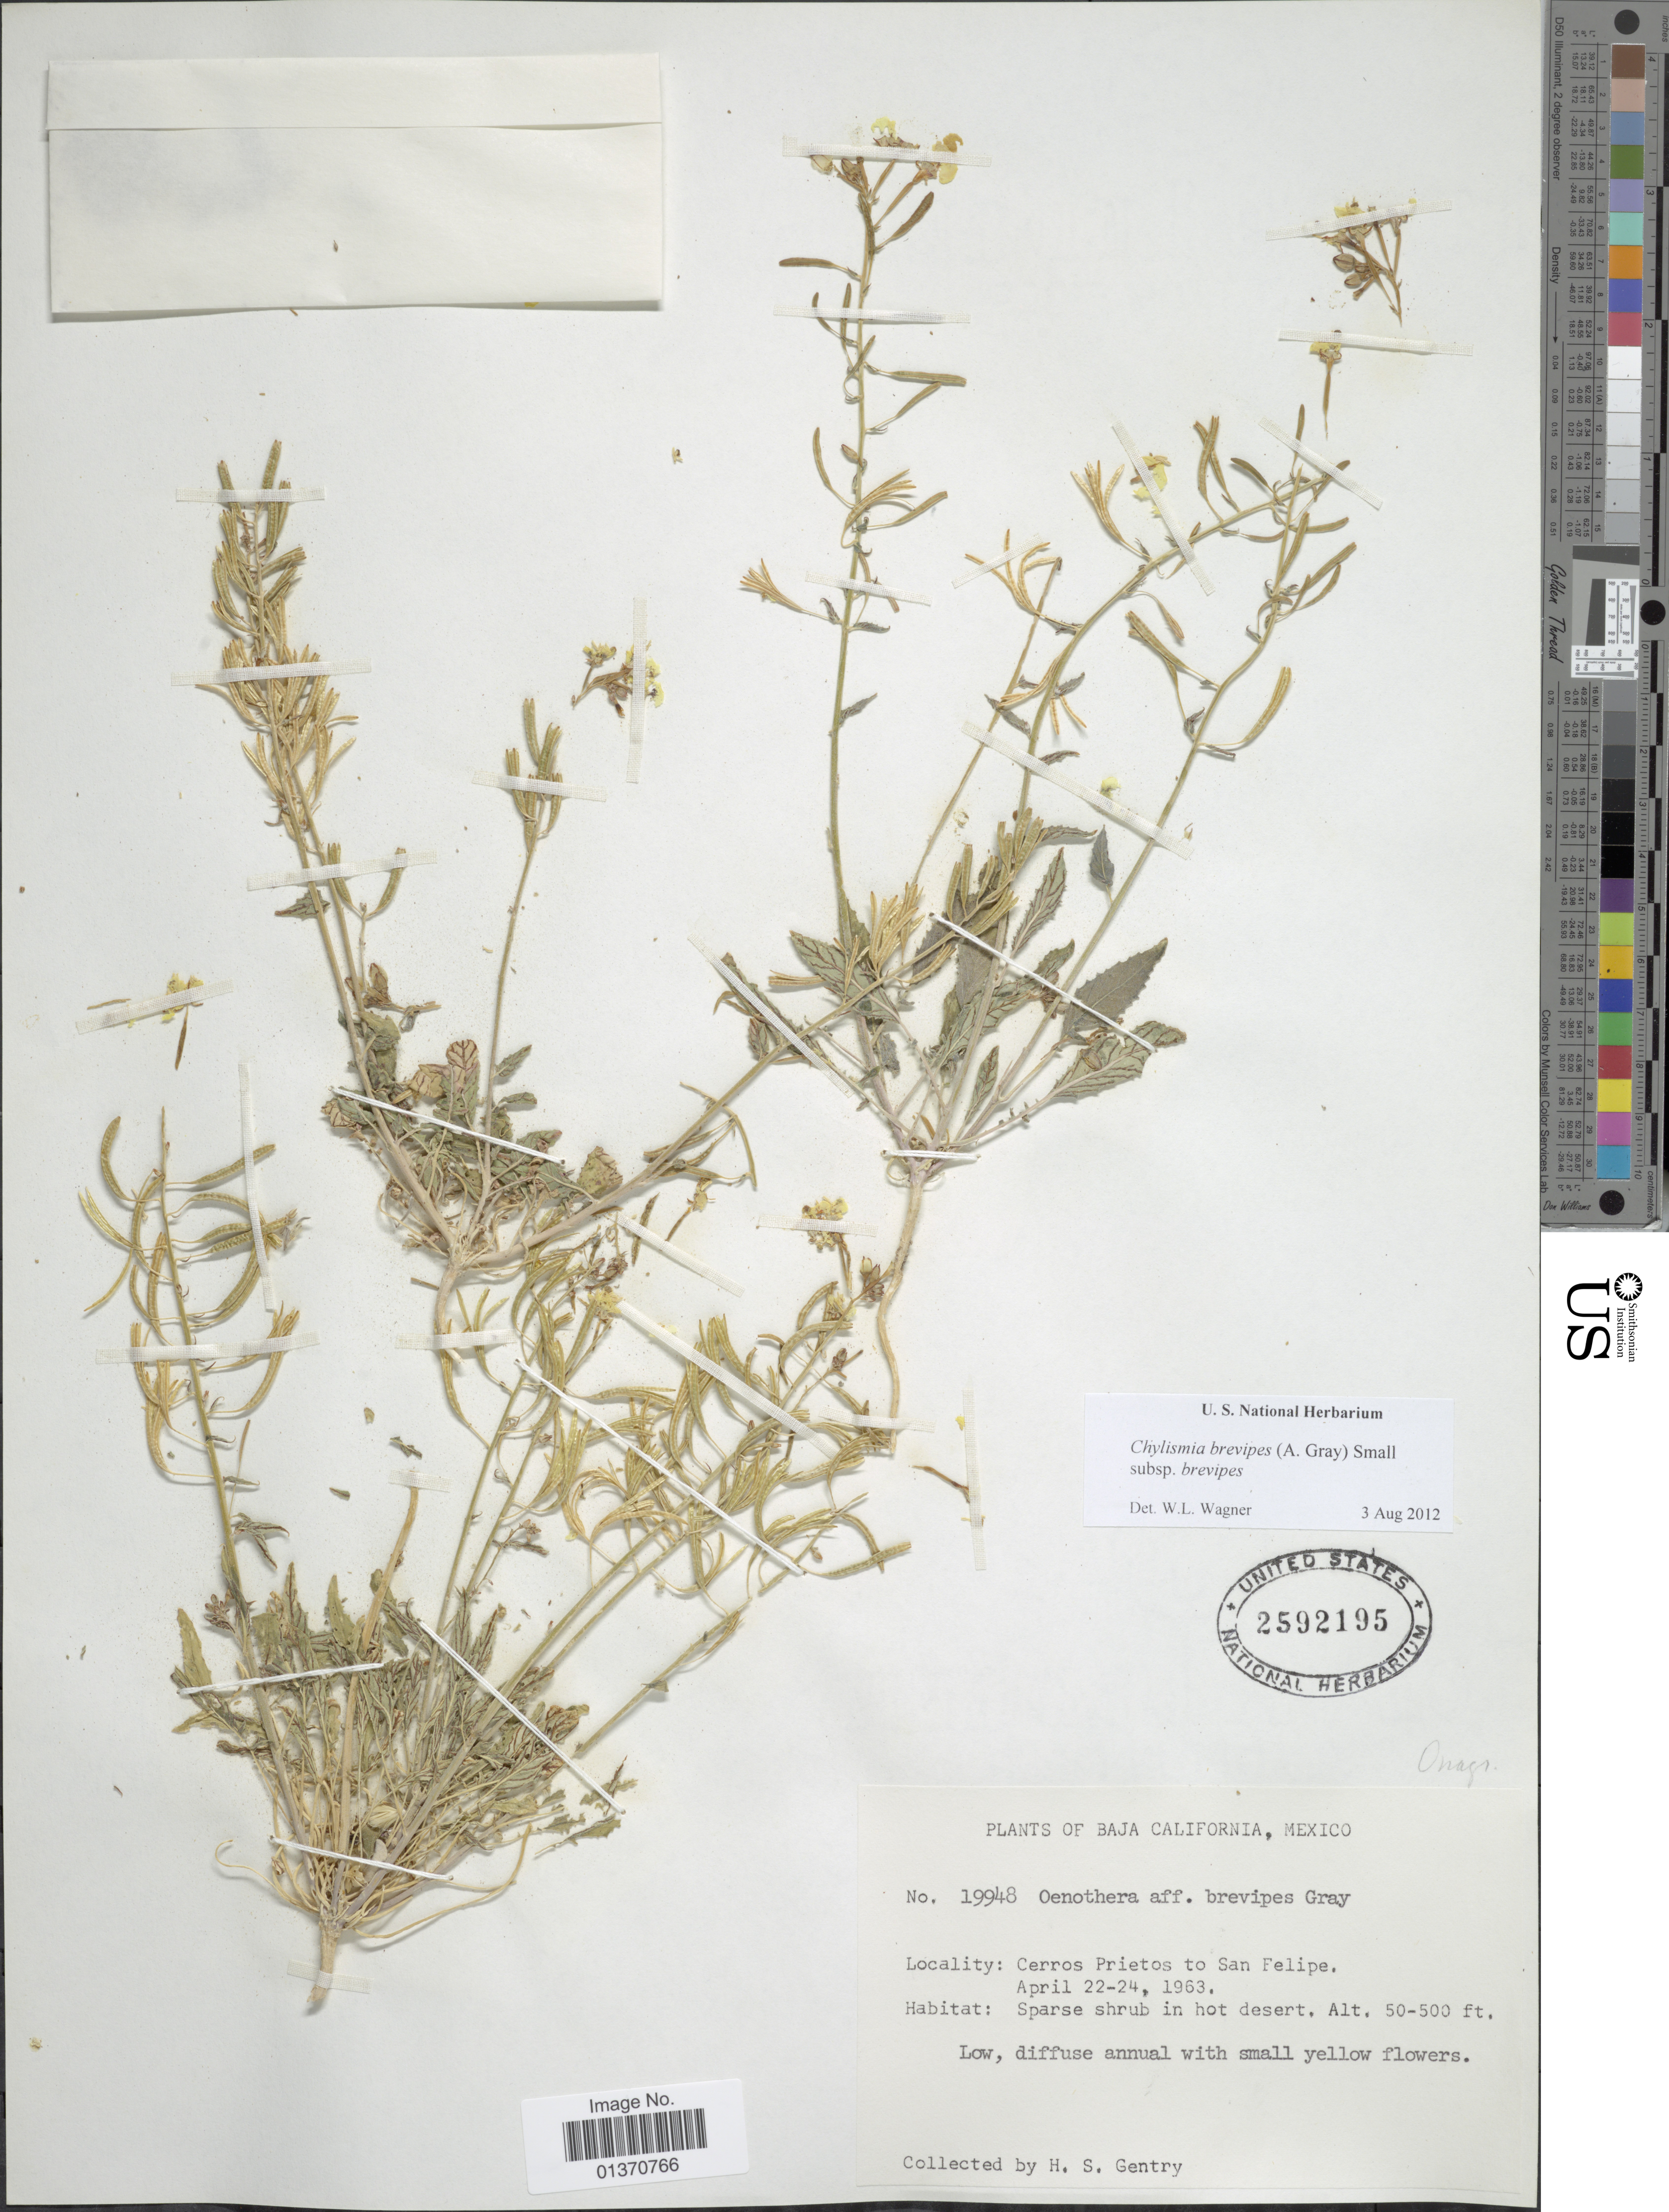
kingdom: Plantae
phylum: Tracheophyta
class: Magnoliopsida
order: Myrtales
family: Onagraceae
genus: Chylismia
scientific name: Chylismia brevipes subsp. brevipes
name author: (A. Gray) Small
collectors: H. S. Gentry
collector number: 19948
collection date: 1963-04-22/1963-04-24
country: Mexico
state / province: Baja California Norte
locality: Cerros Prietos to San Felipe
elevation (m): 15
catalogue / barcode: US 2592195